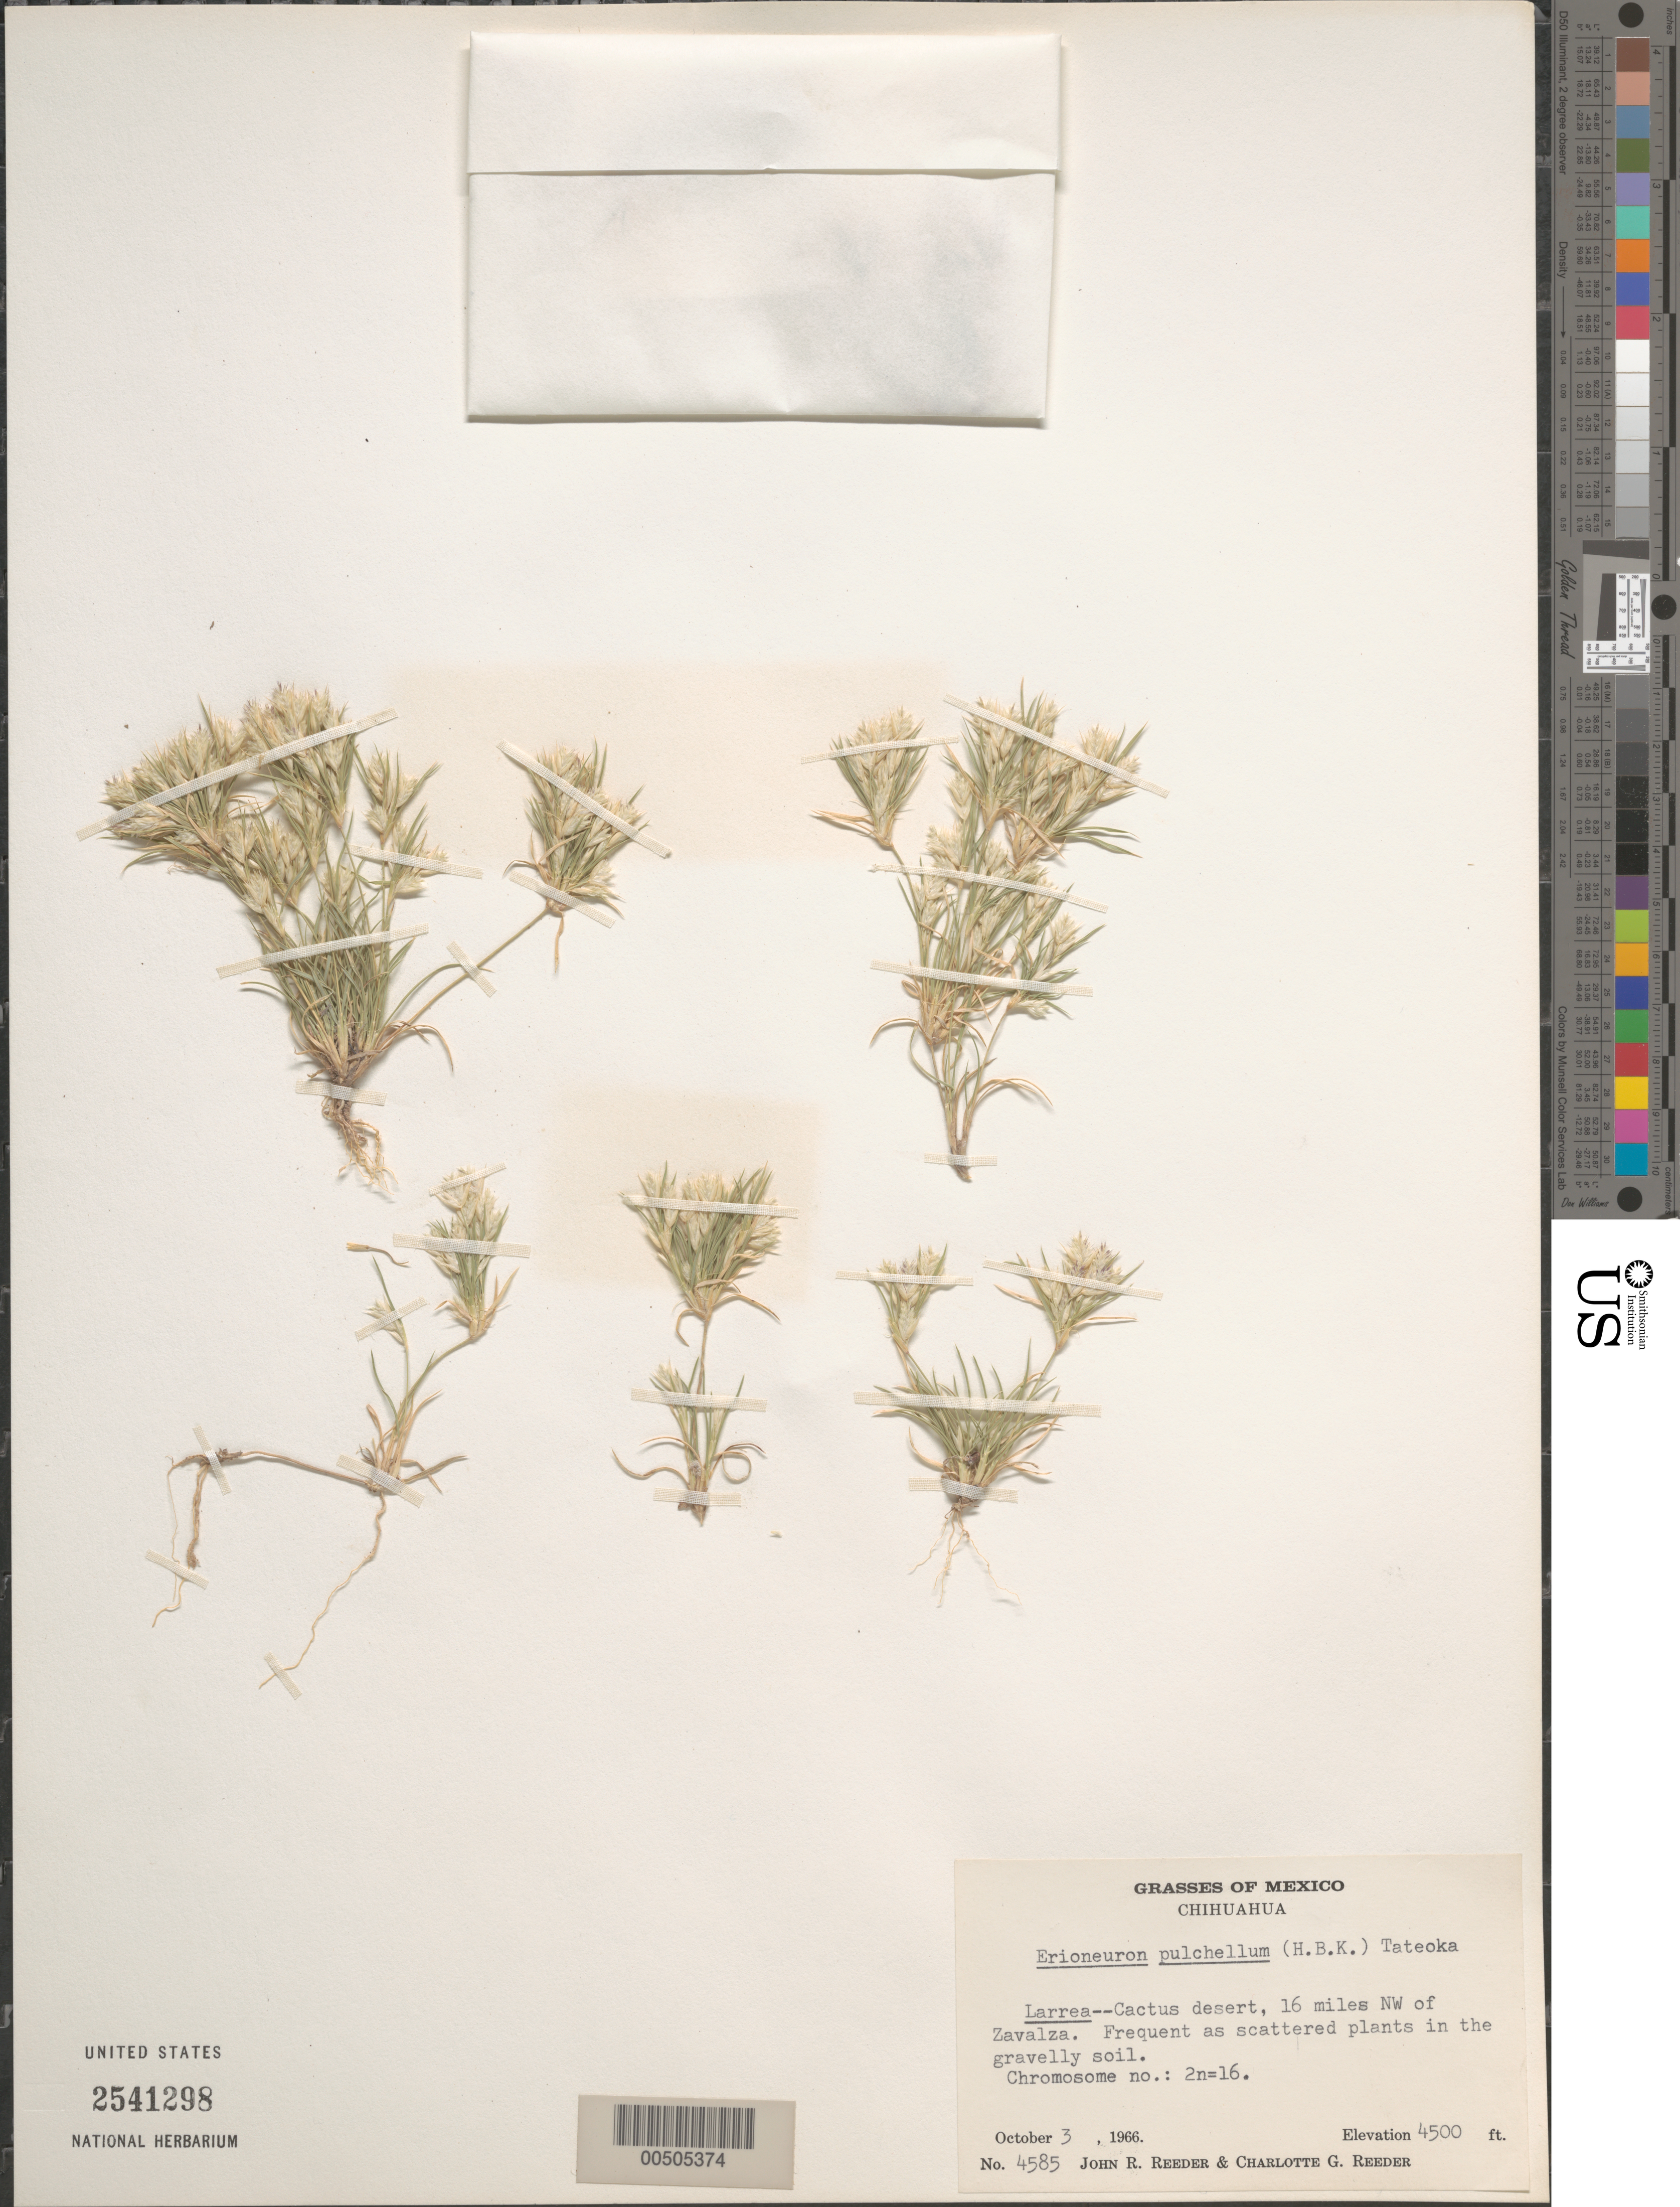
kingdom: Plantae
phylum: Tracheophyta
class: Liliopsida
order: Poales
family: Poaceae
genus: Erioneuron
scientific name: Erioneuron pulchellum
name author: (Kunth) Tateoka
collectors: J. R. Reeder & C. G. Reeder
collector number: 4585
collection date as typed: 3 Oct 1966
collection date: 1966-10-03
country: Mexico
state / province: Chihuahua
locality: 16 mi NW of Zavalza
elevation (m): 1372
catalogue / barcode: US 2541298